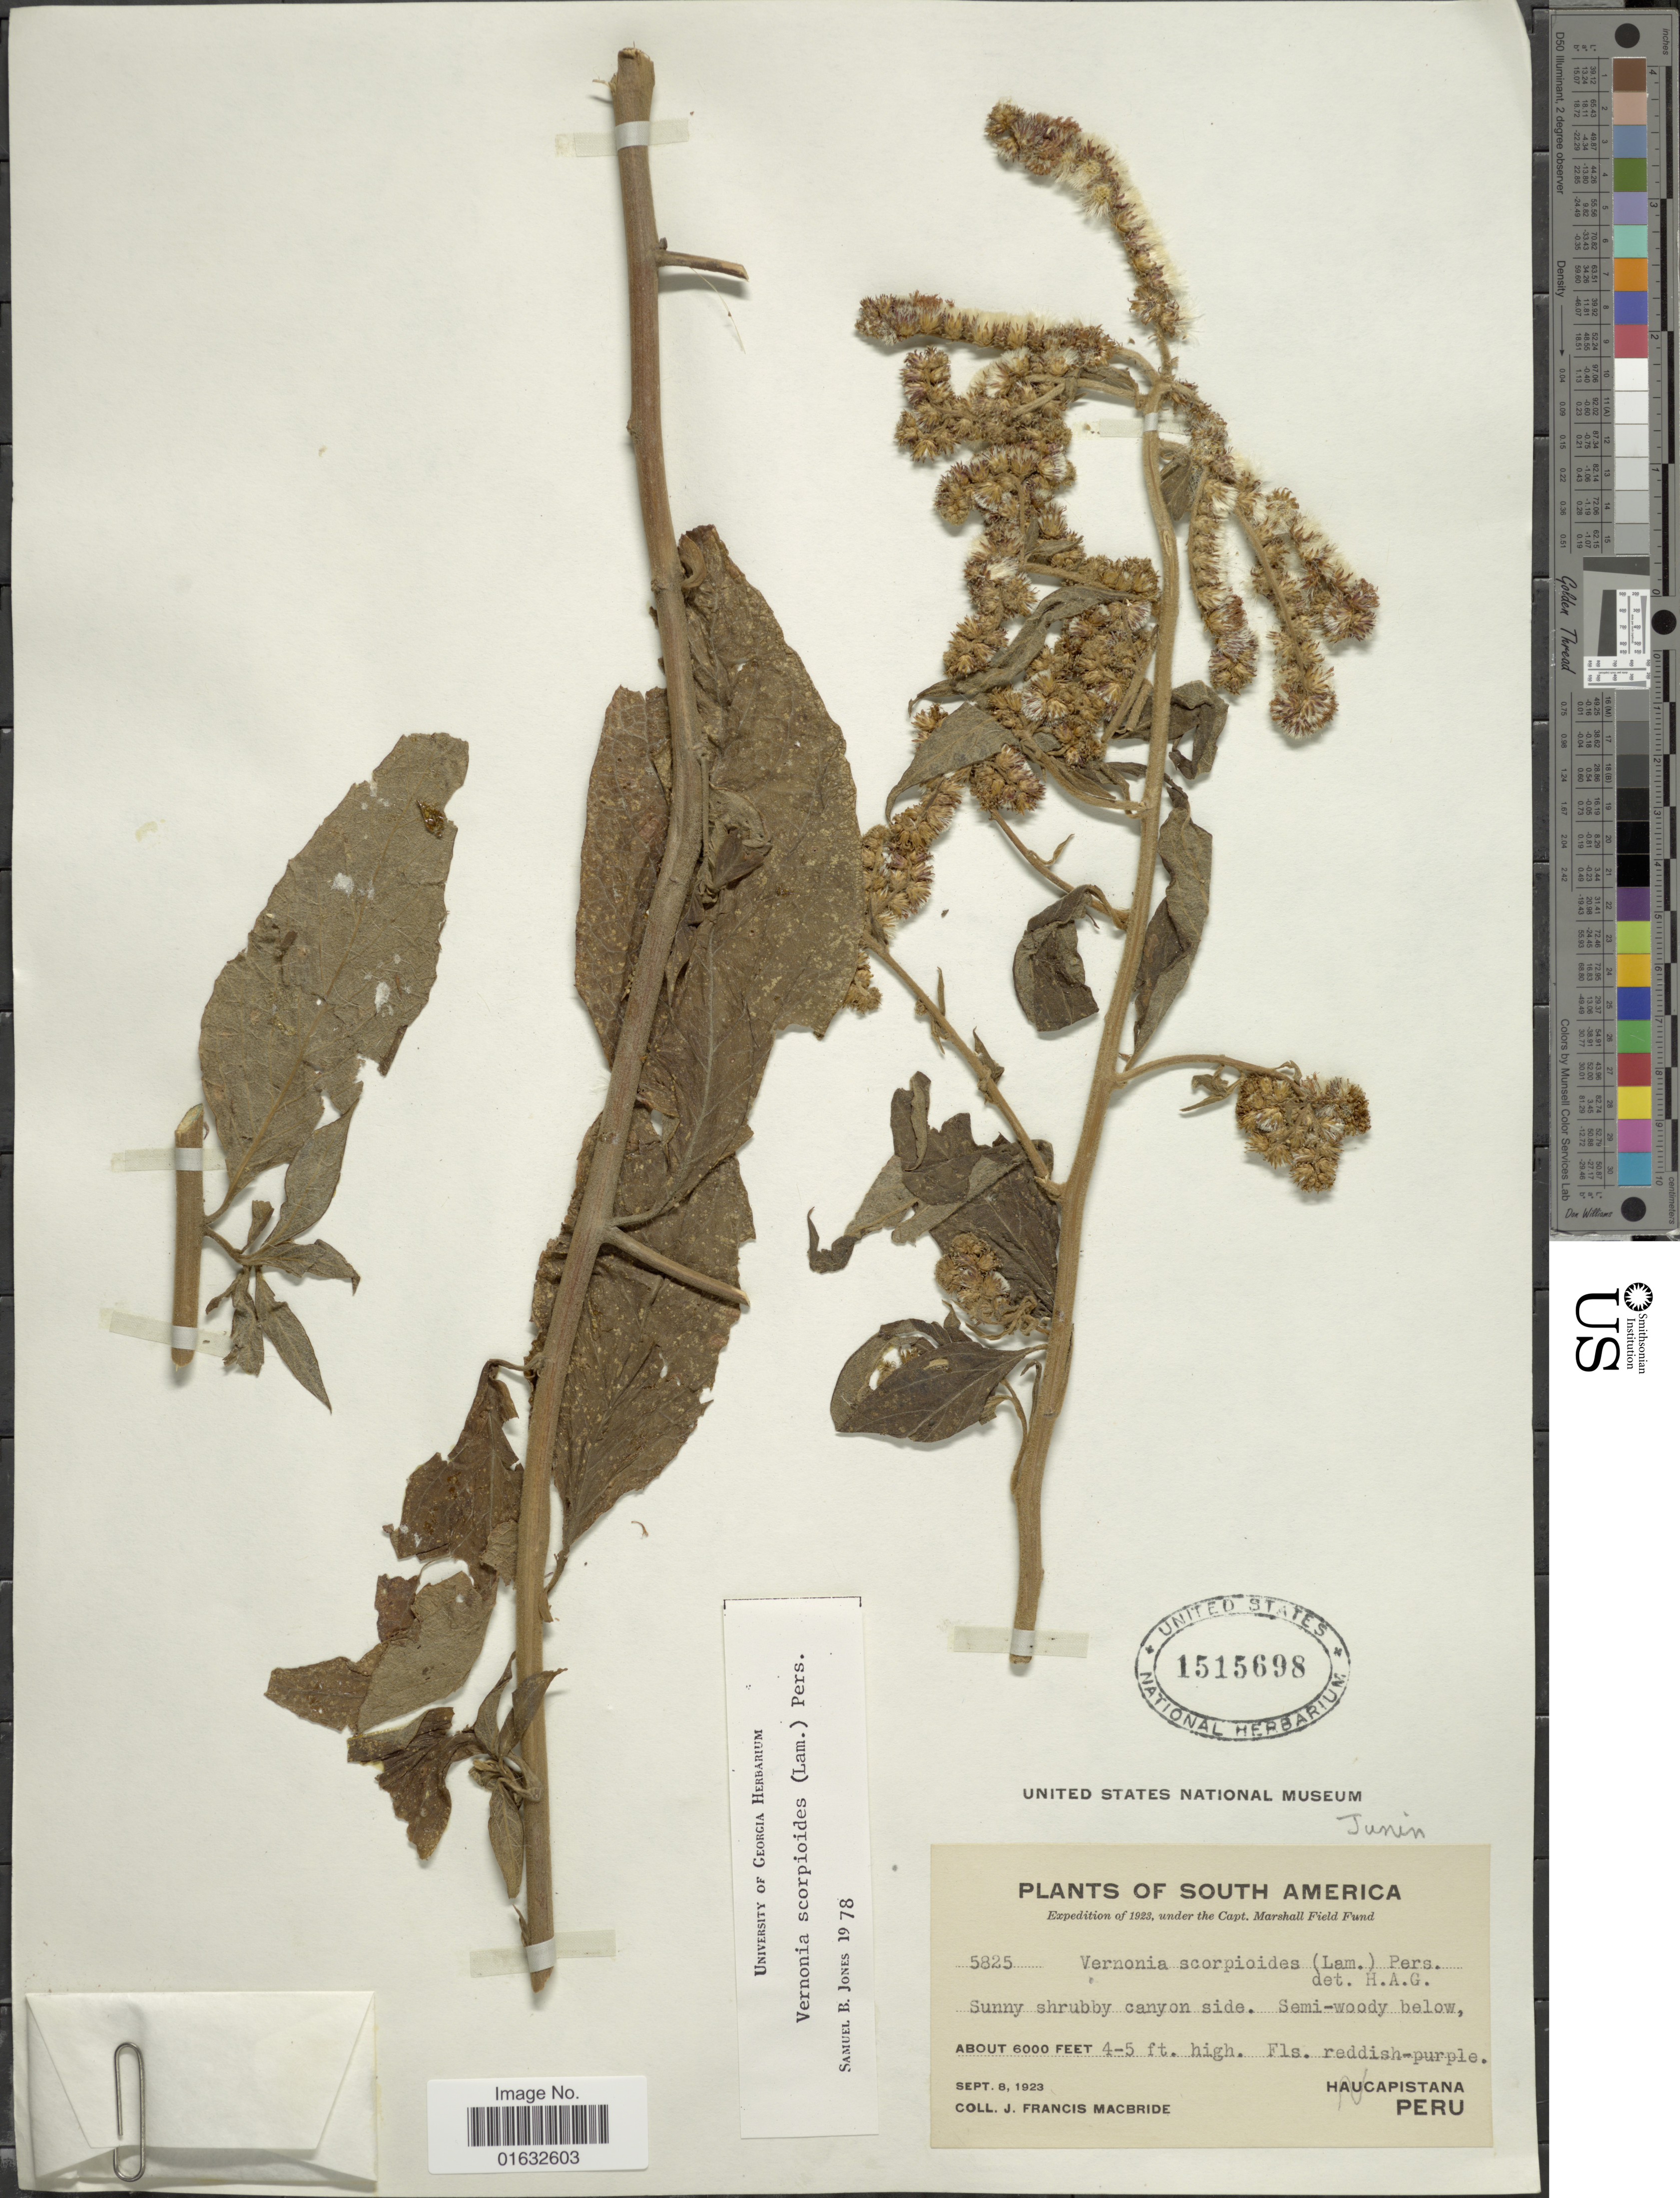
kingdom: Plantae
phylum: Tracheophyta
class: Magnoliopsida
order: Asterales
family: Asteraceae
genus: Cyrtocymura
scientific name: Cyrtocymura scorpioides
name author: (Lam.) H. Rob.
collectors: J. F. Macbride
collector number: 5825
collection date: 1923-09-08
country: Peru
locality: Haucapistana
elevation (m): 1829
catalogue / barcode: US 1515698